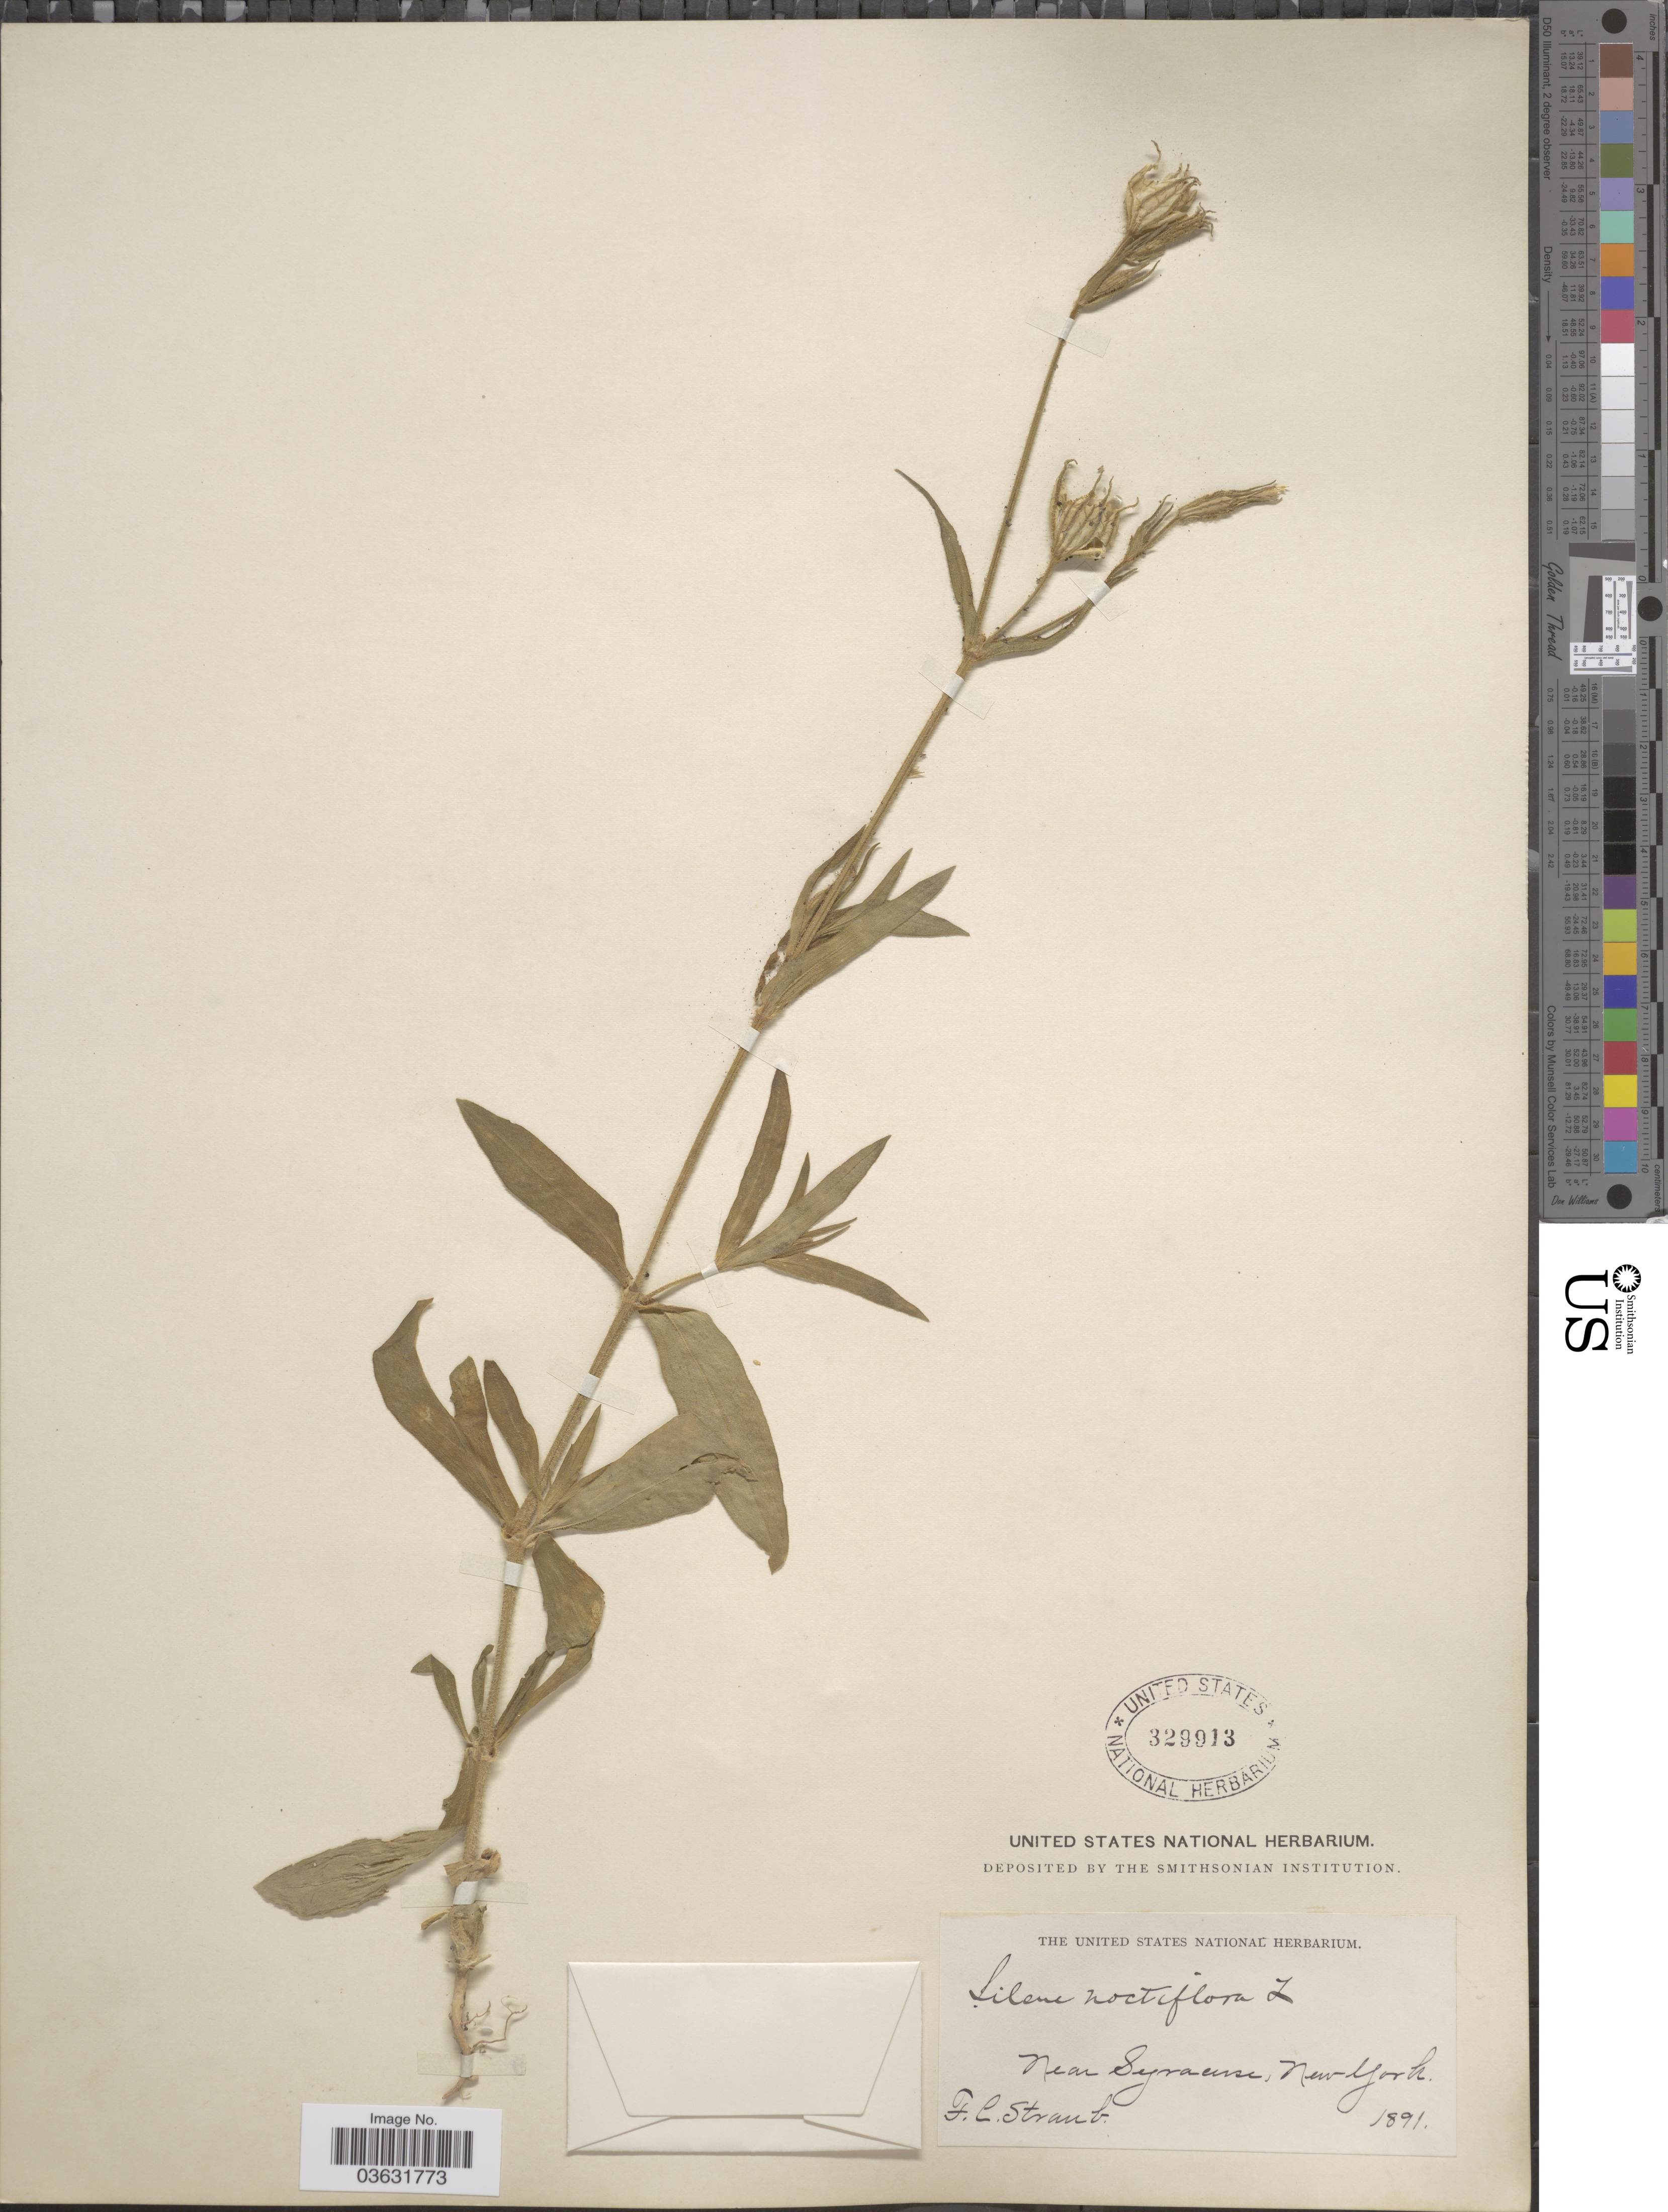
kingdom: Plantae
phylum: Tracheophyta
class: Magnoliopsida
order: Caryophyllales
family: Caryophyllaceae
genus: Silene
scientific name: Silene noctiflora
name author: L.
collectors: F. Straube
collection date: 1891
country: United States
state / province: New York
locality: Near Syracuse.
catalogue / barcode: US 329913